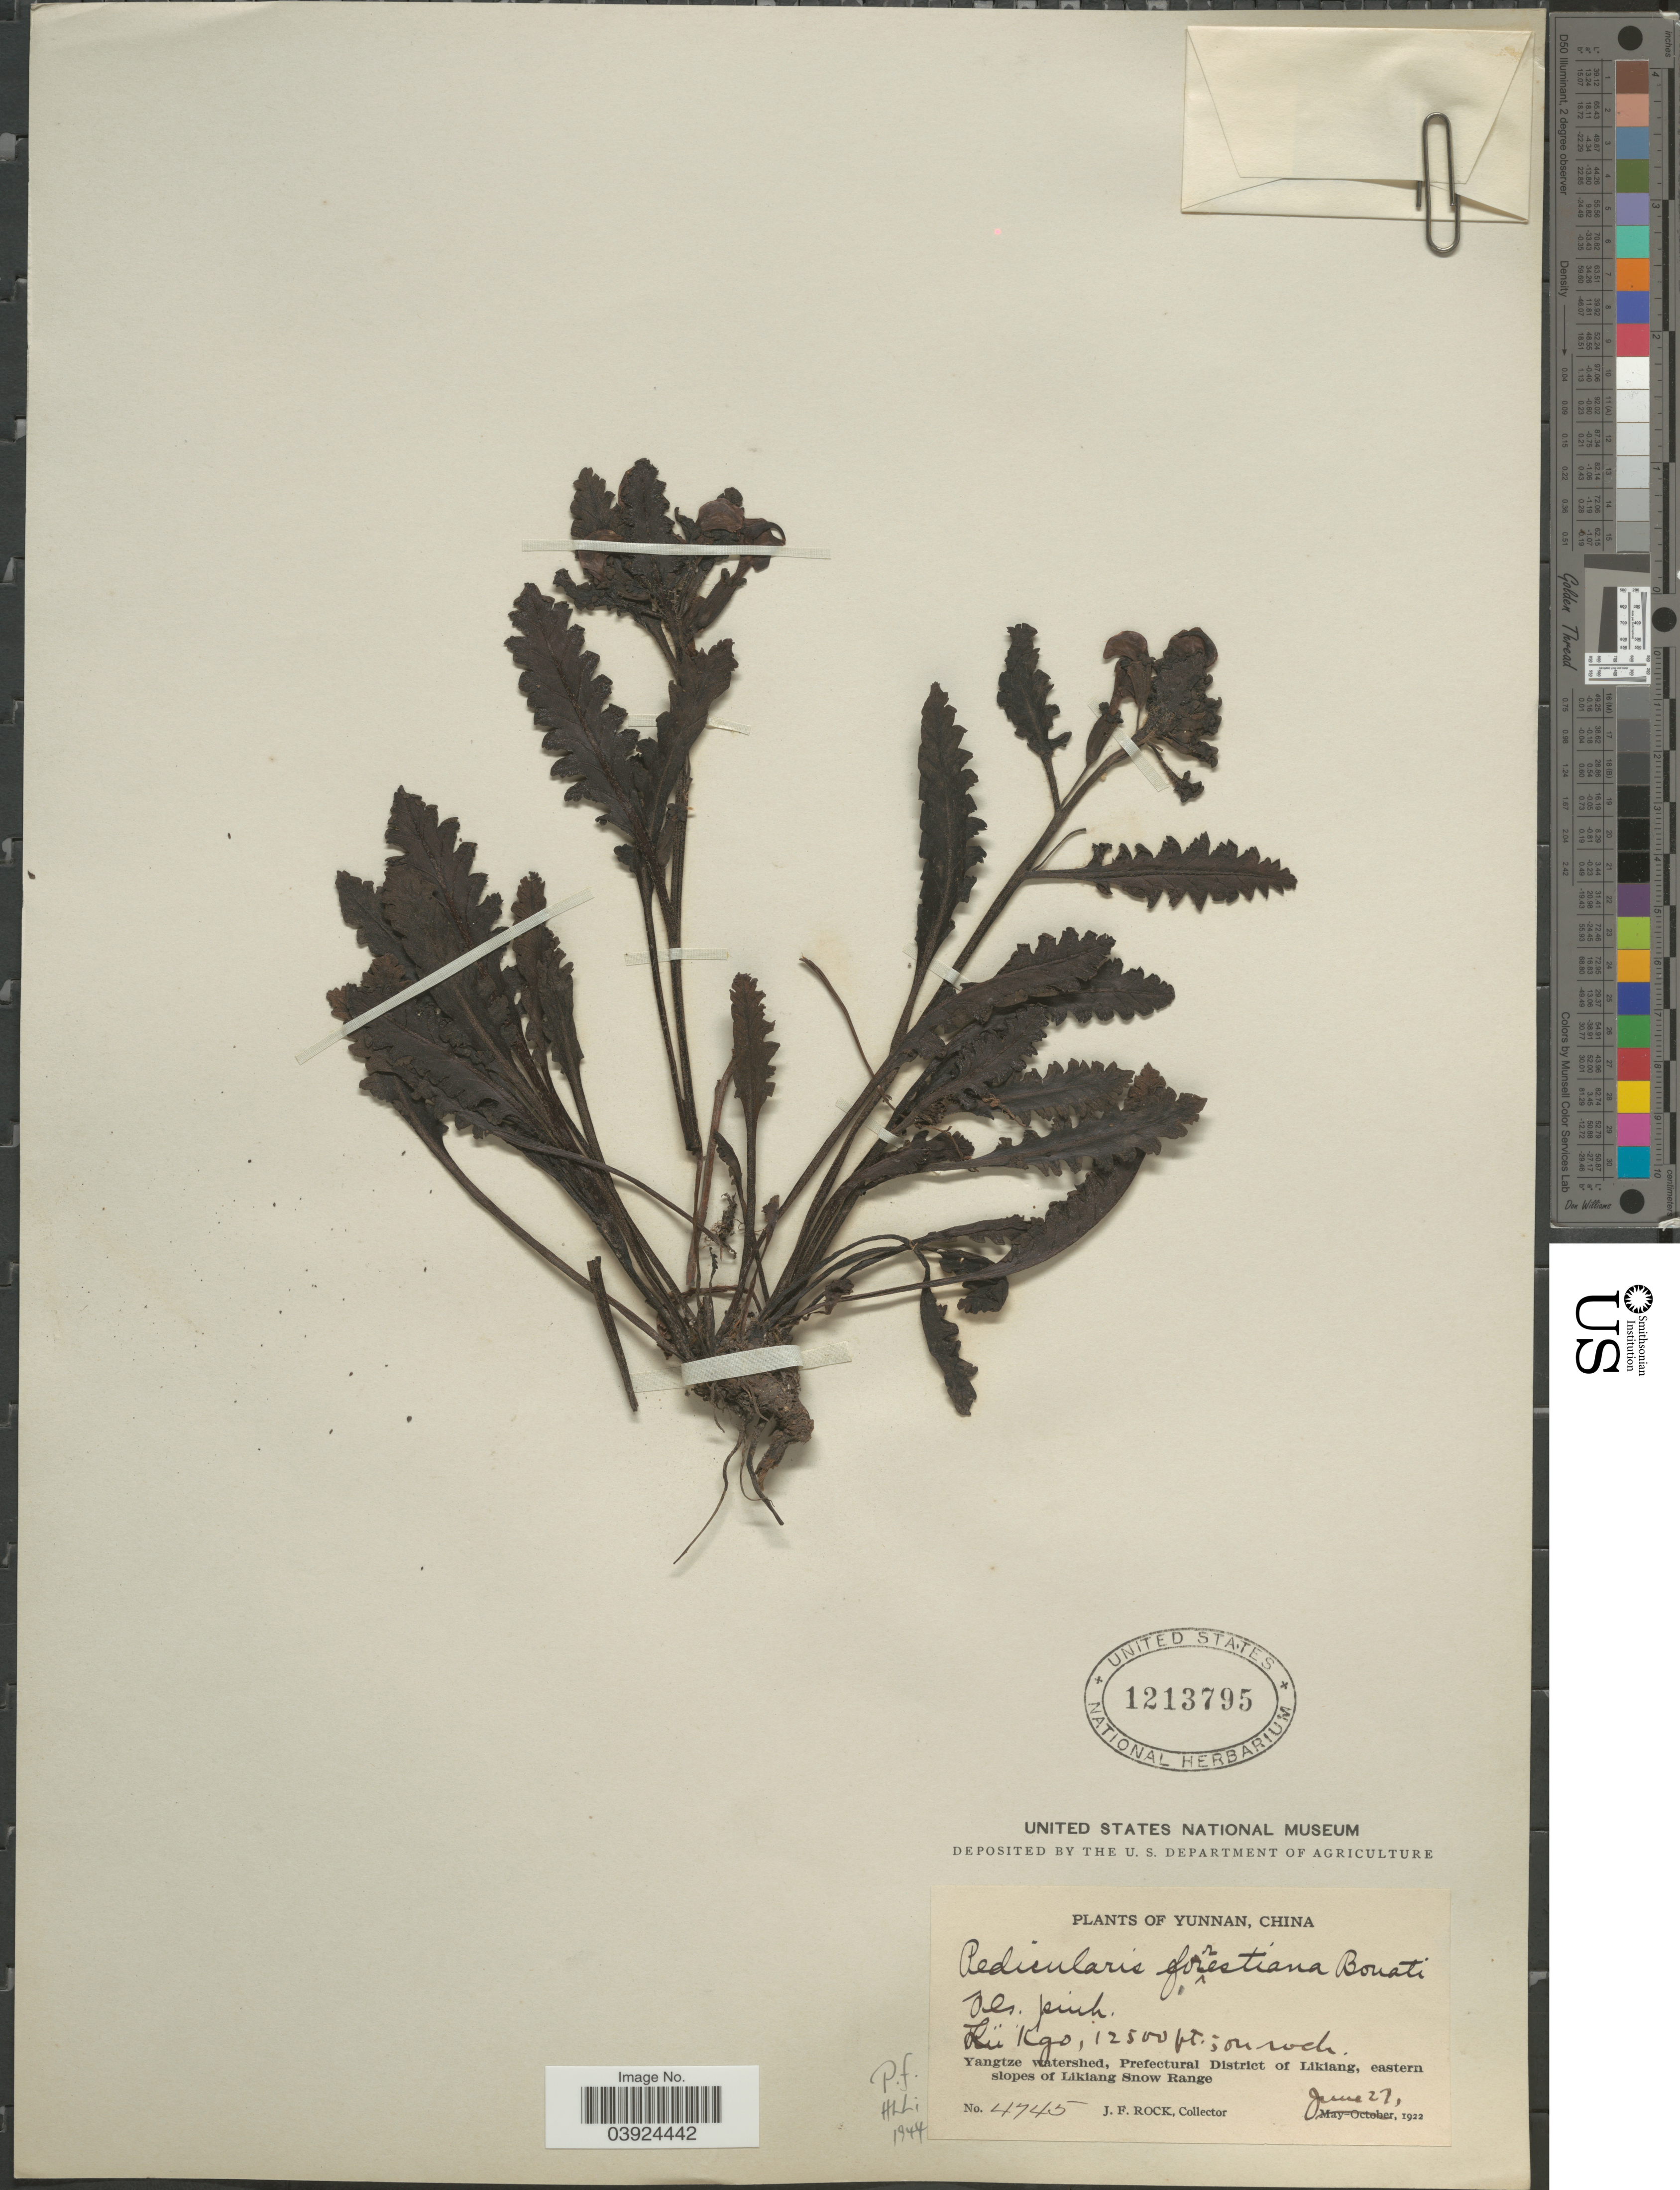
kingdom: Plantae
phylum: Tracheophyta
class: Magnoliopsida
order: Lamiales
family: Orobanchaceae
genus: Pedicularis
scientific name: Pedicularis forrestiana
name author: Bonati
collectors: J. Rock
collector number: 4745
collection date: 1922-06-27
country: China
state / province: Yunnan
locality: Lu [interpreted] Kgo. Yangtze watershed, Prefectural District of Likiang, eastern slopes of Likiang Snow Range.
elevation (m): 3810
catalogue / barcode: US 1213795